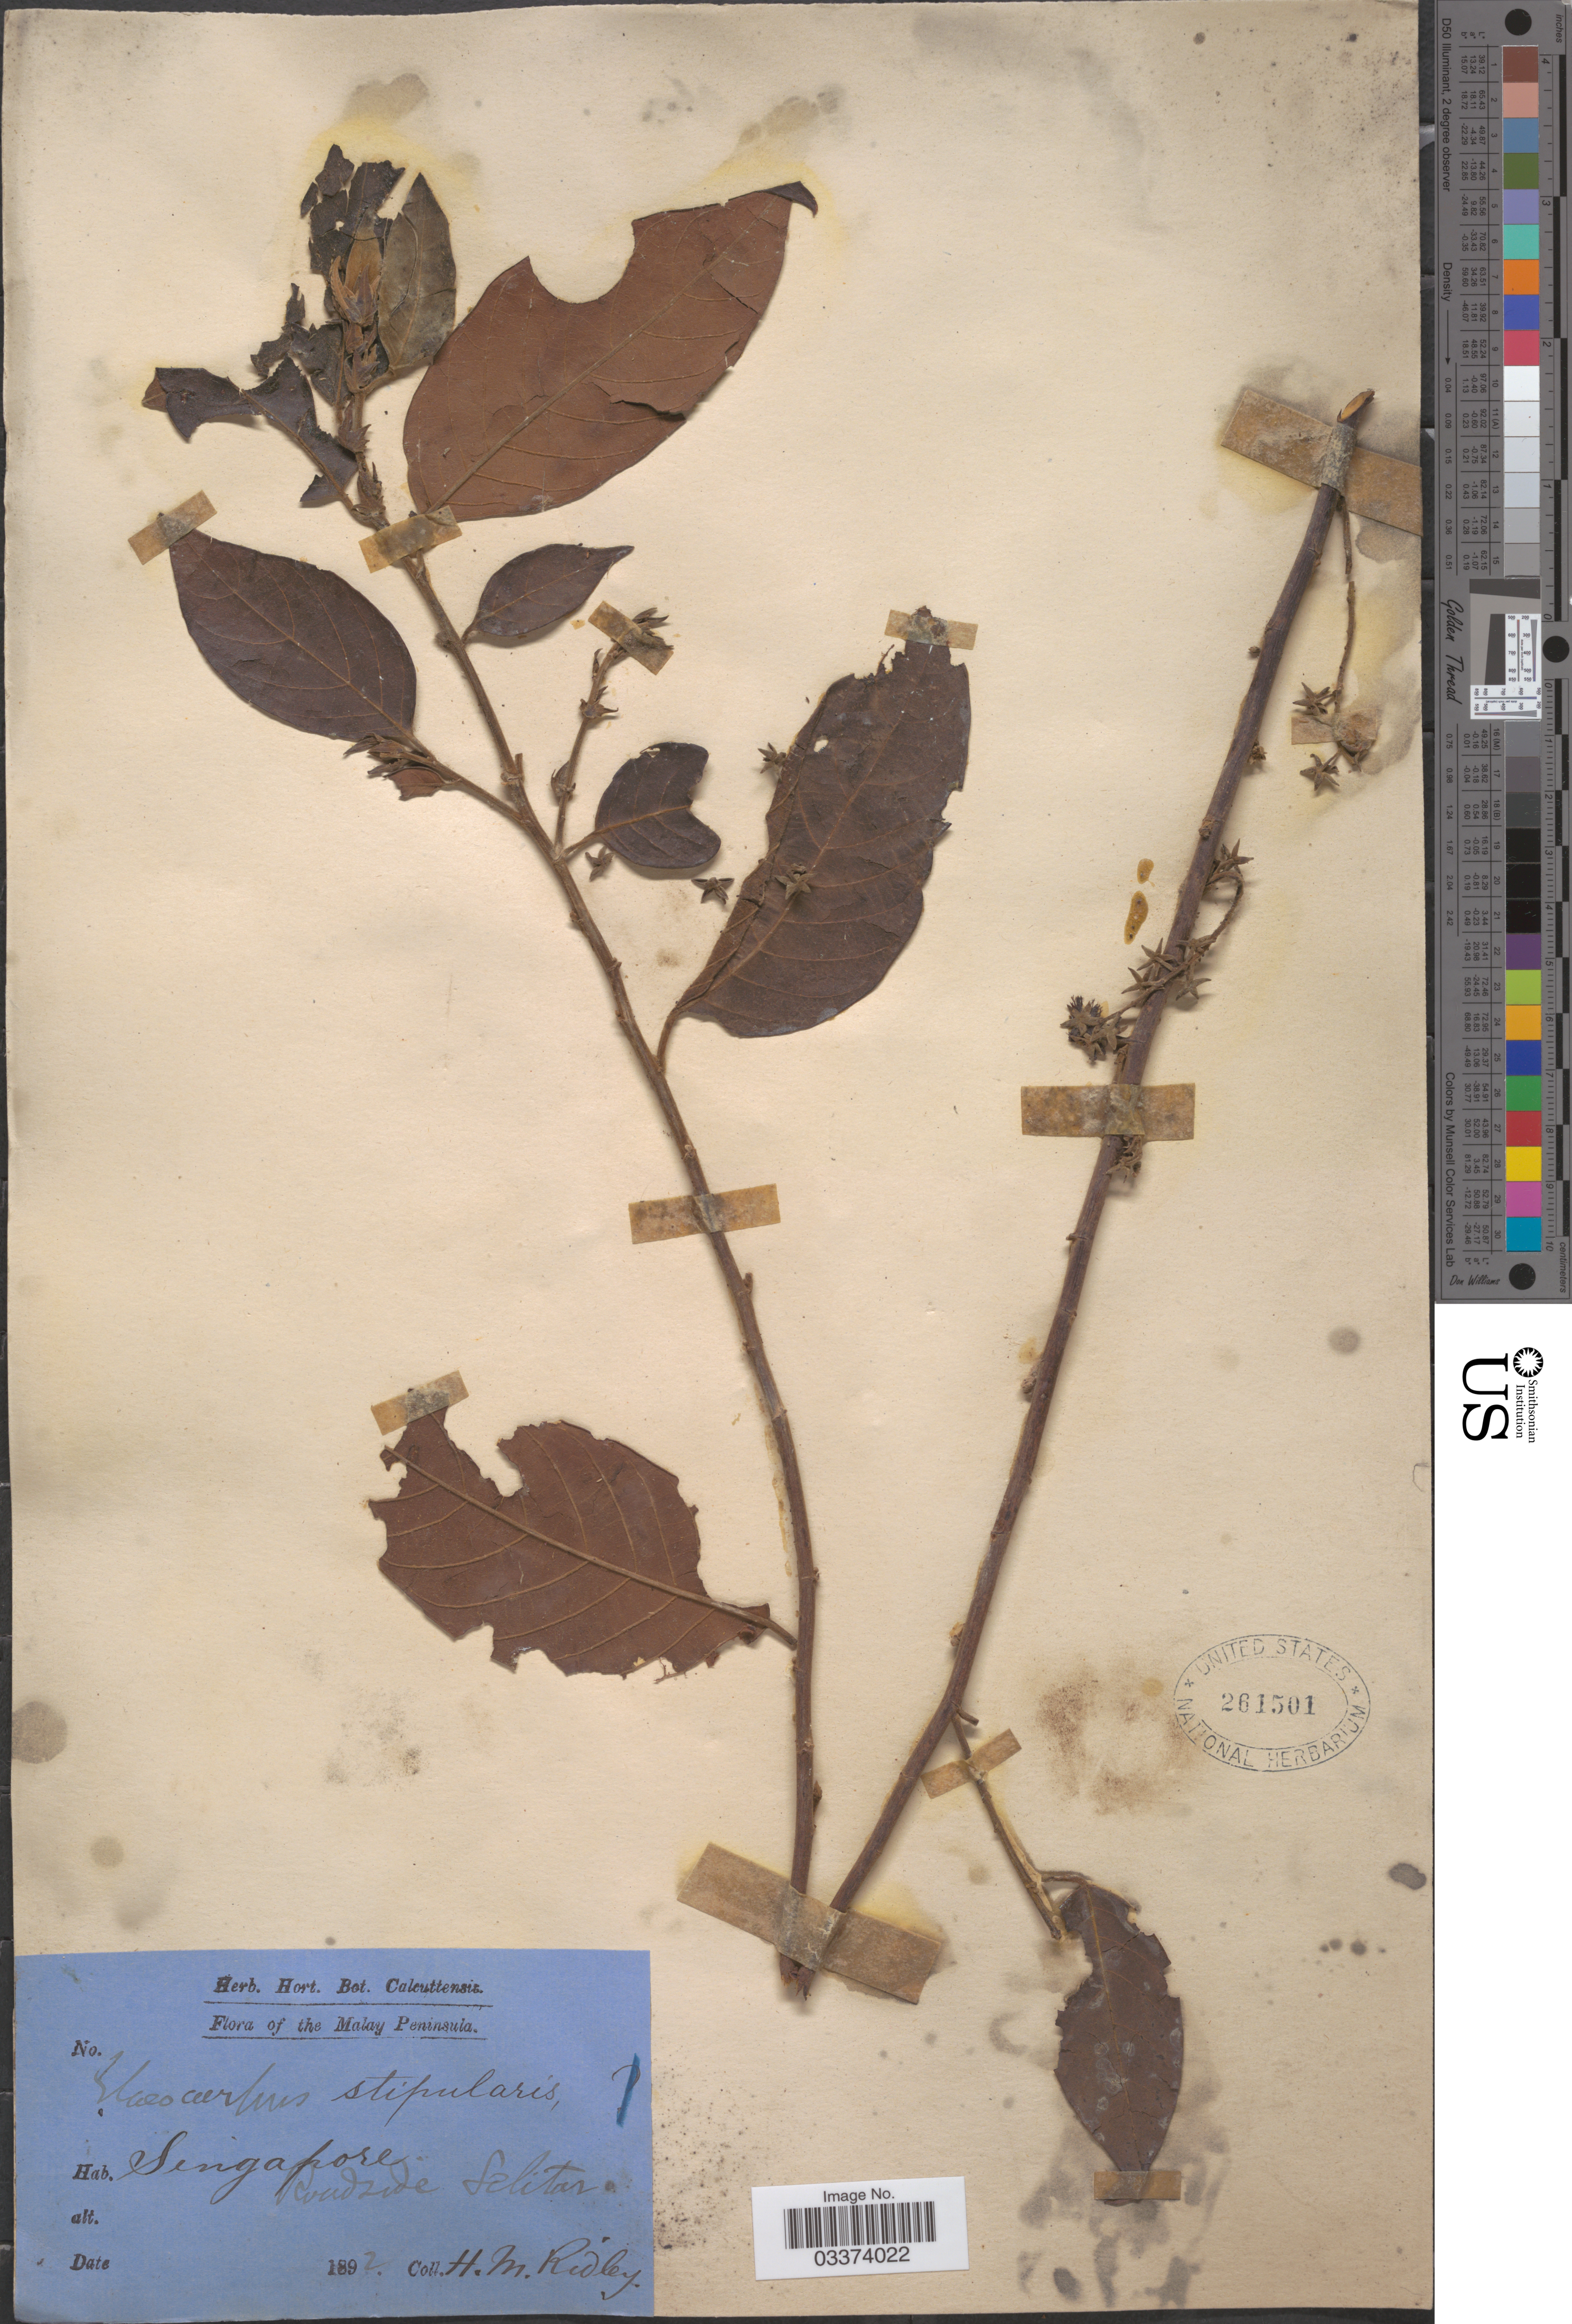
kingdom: Plantae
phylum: Tracheophyta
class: Magnoliopsida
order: Oxalidales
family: Elaeocarpaceae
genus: Elaeocarpus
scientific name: Elaeocarpus stipularis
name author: Blume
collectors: H. Ridley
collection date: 1892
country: Singapore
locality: The Malay Peninsula. Roadside Selitar.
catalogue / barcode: US 261501